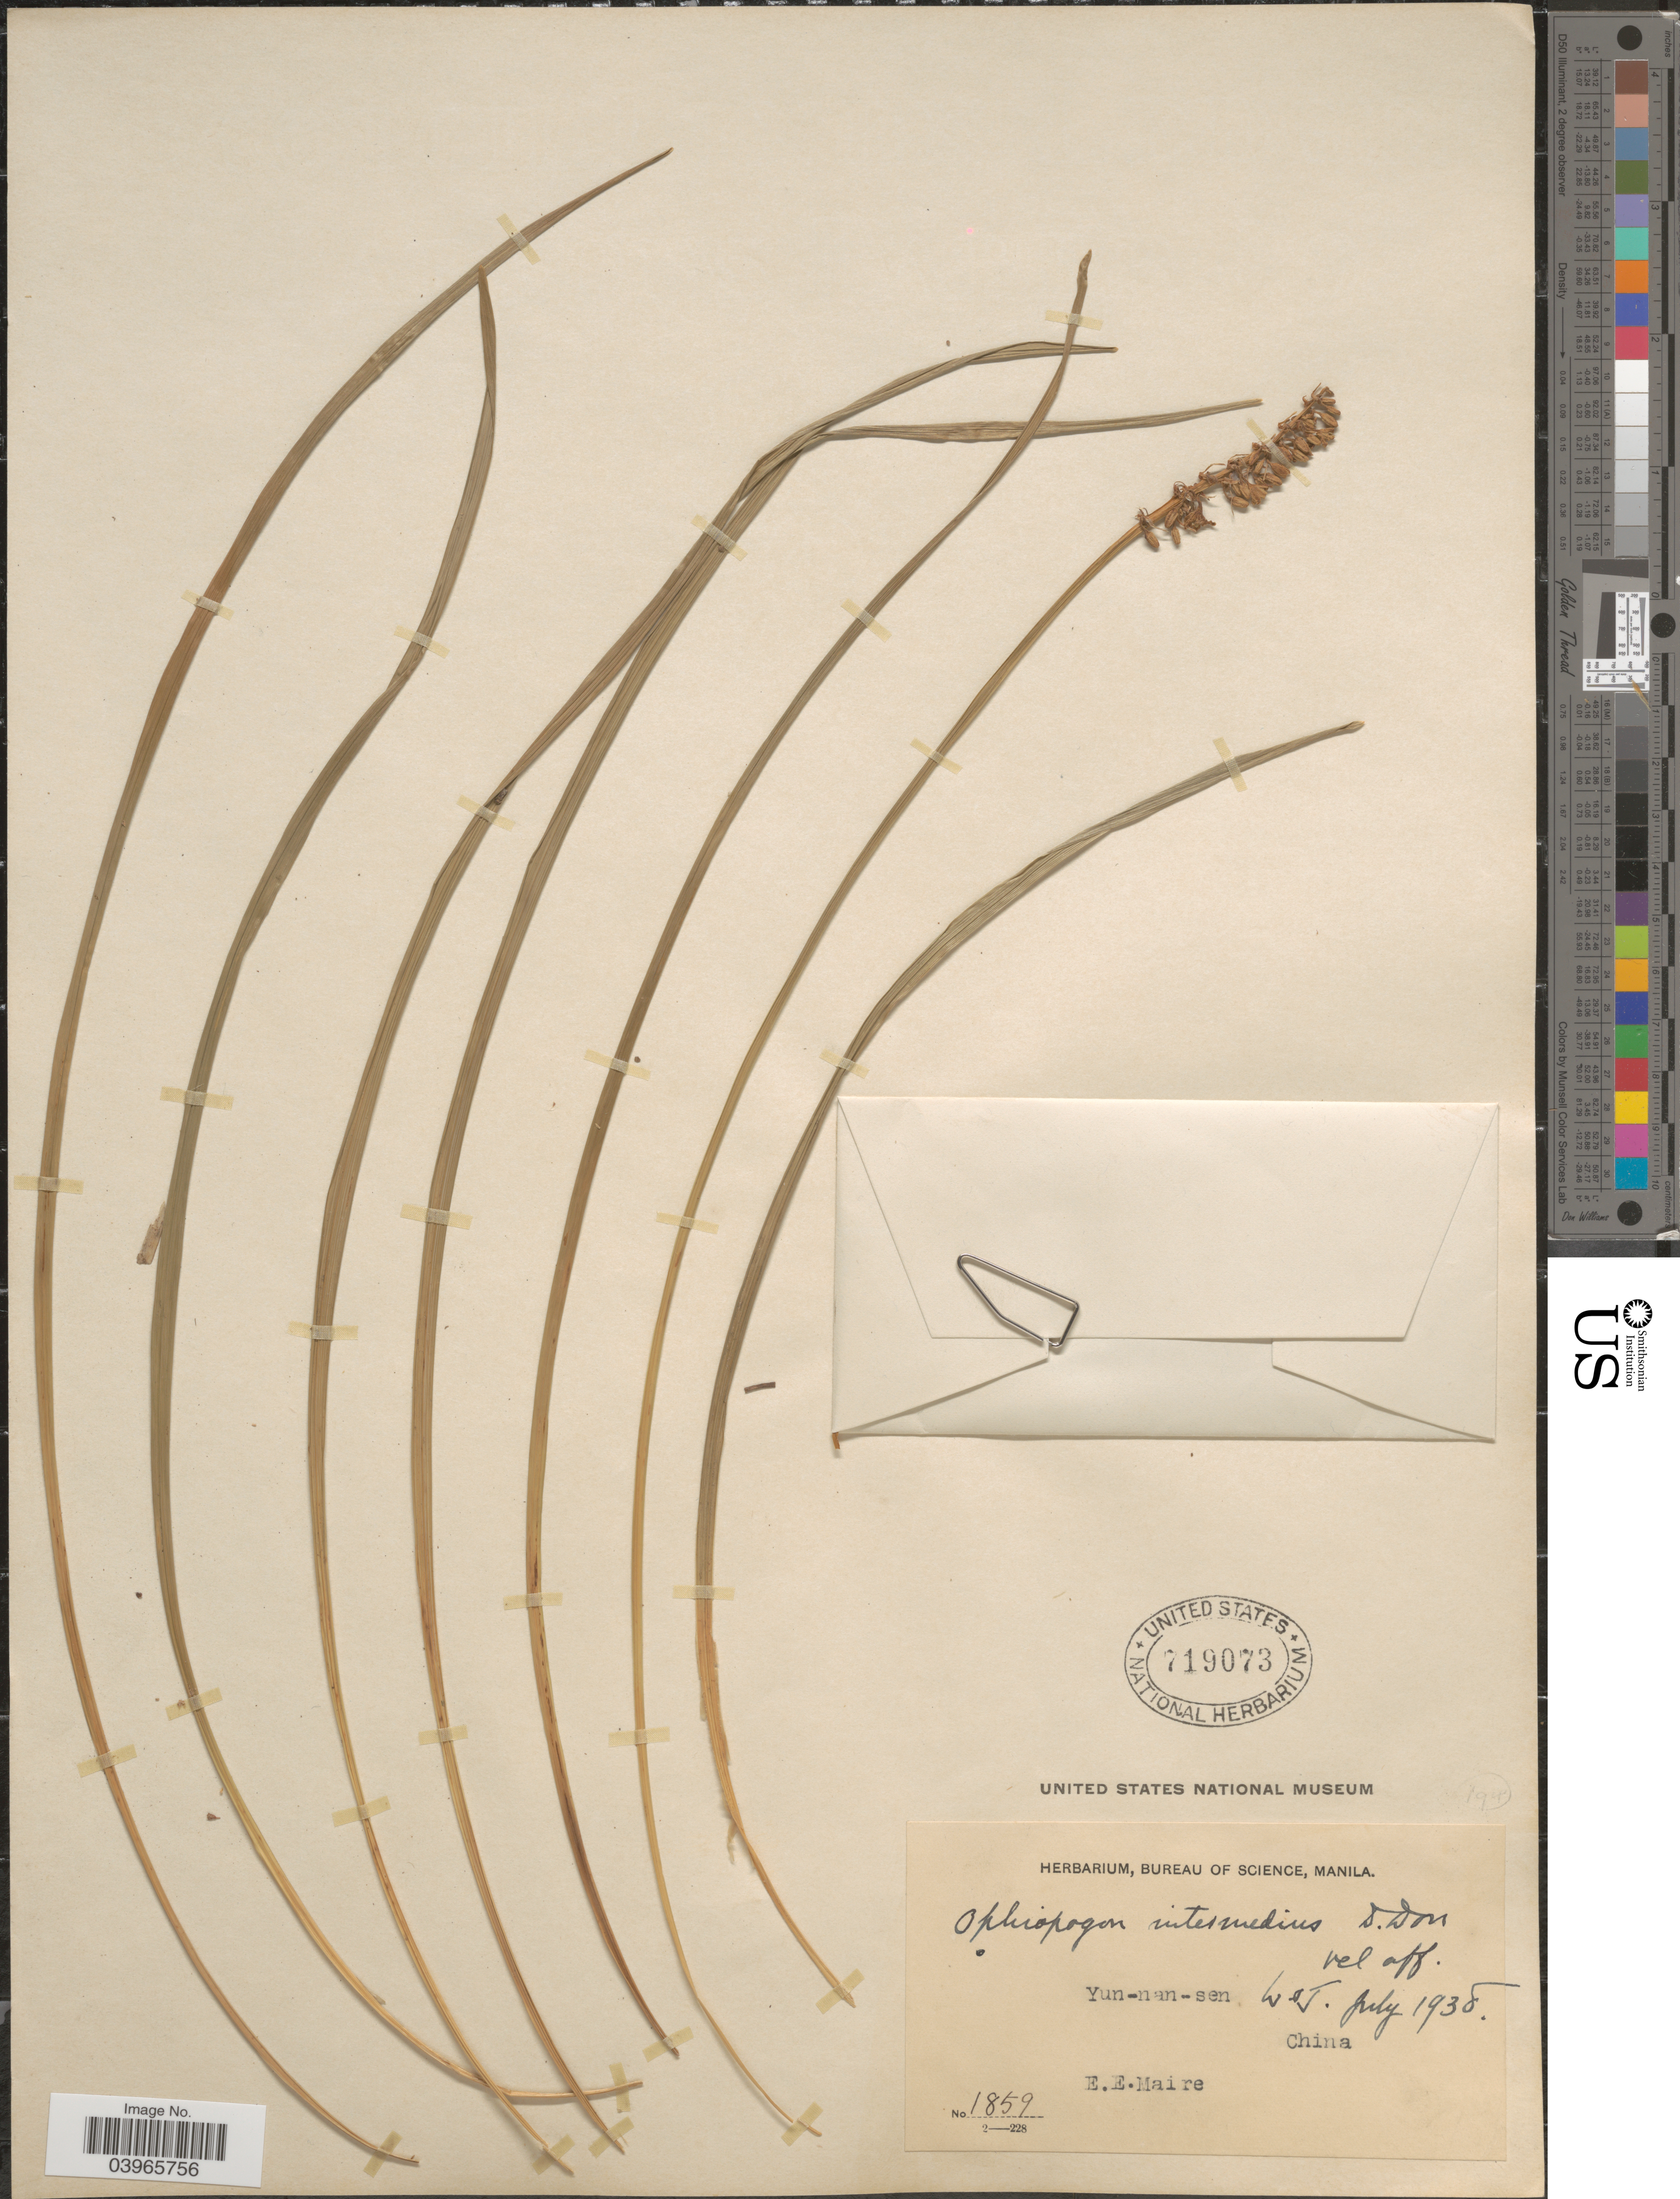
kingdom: Plantae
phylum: Tracheophyta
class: Liliopsida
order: Asparagales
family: Asparagaceae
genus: Ophiopogon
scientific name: Ophiopogon intermedius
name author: D. Don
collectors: E. E. Maire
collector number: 1859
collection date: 1938-07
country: China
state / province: Yunnan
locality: Yun-nan-sen.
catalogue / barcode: US 719073